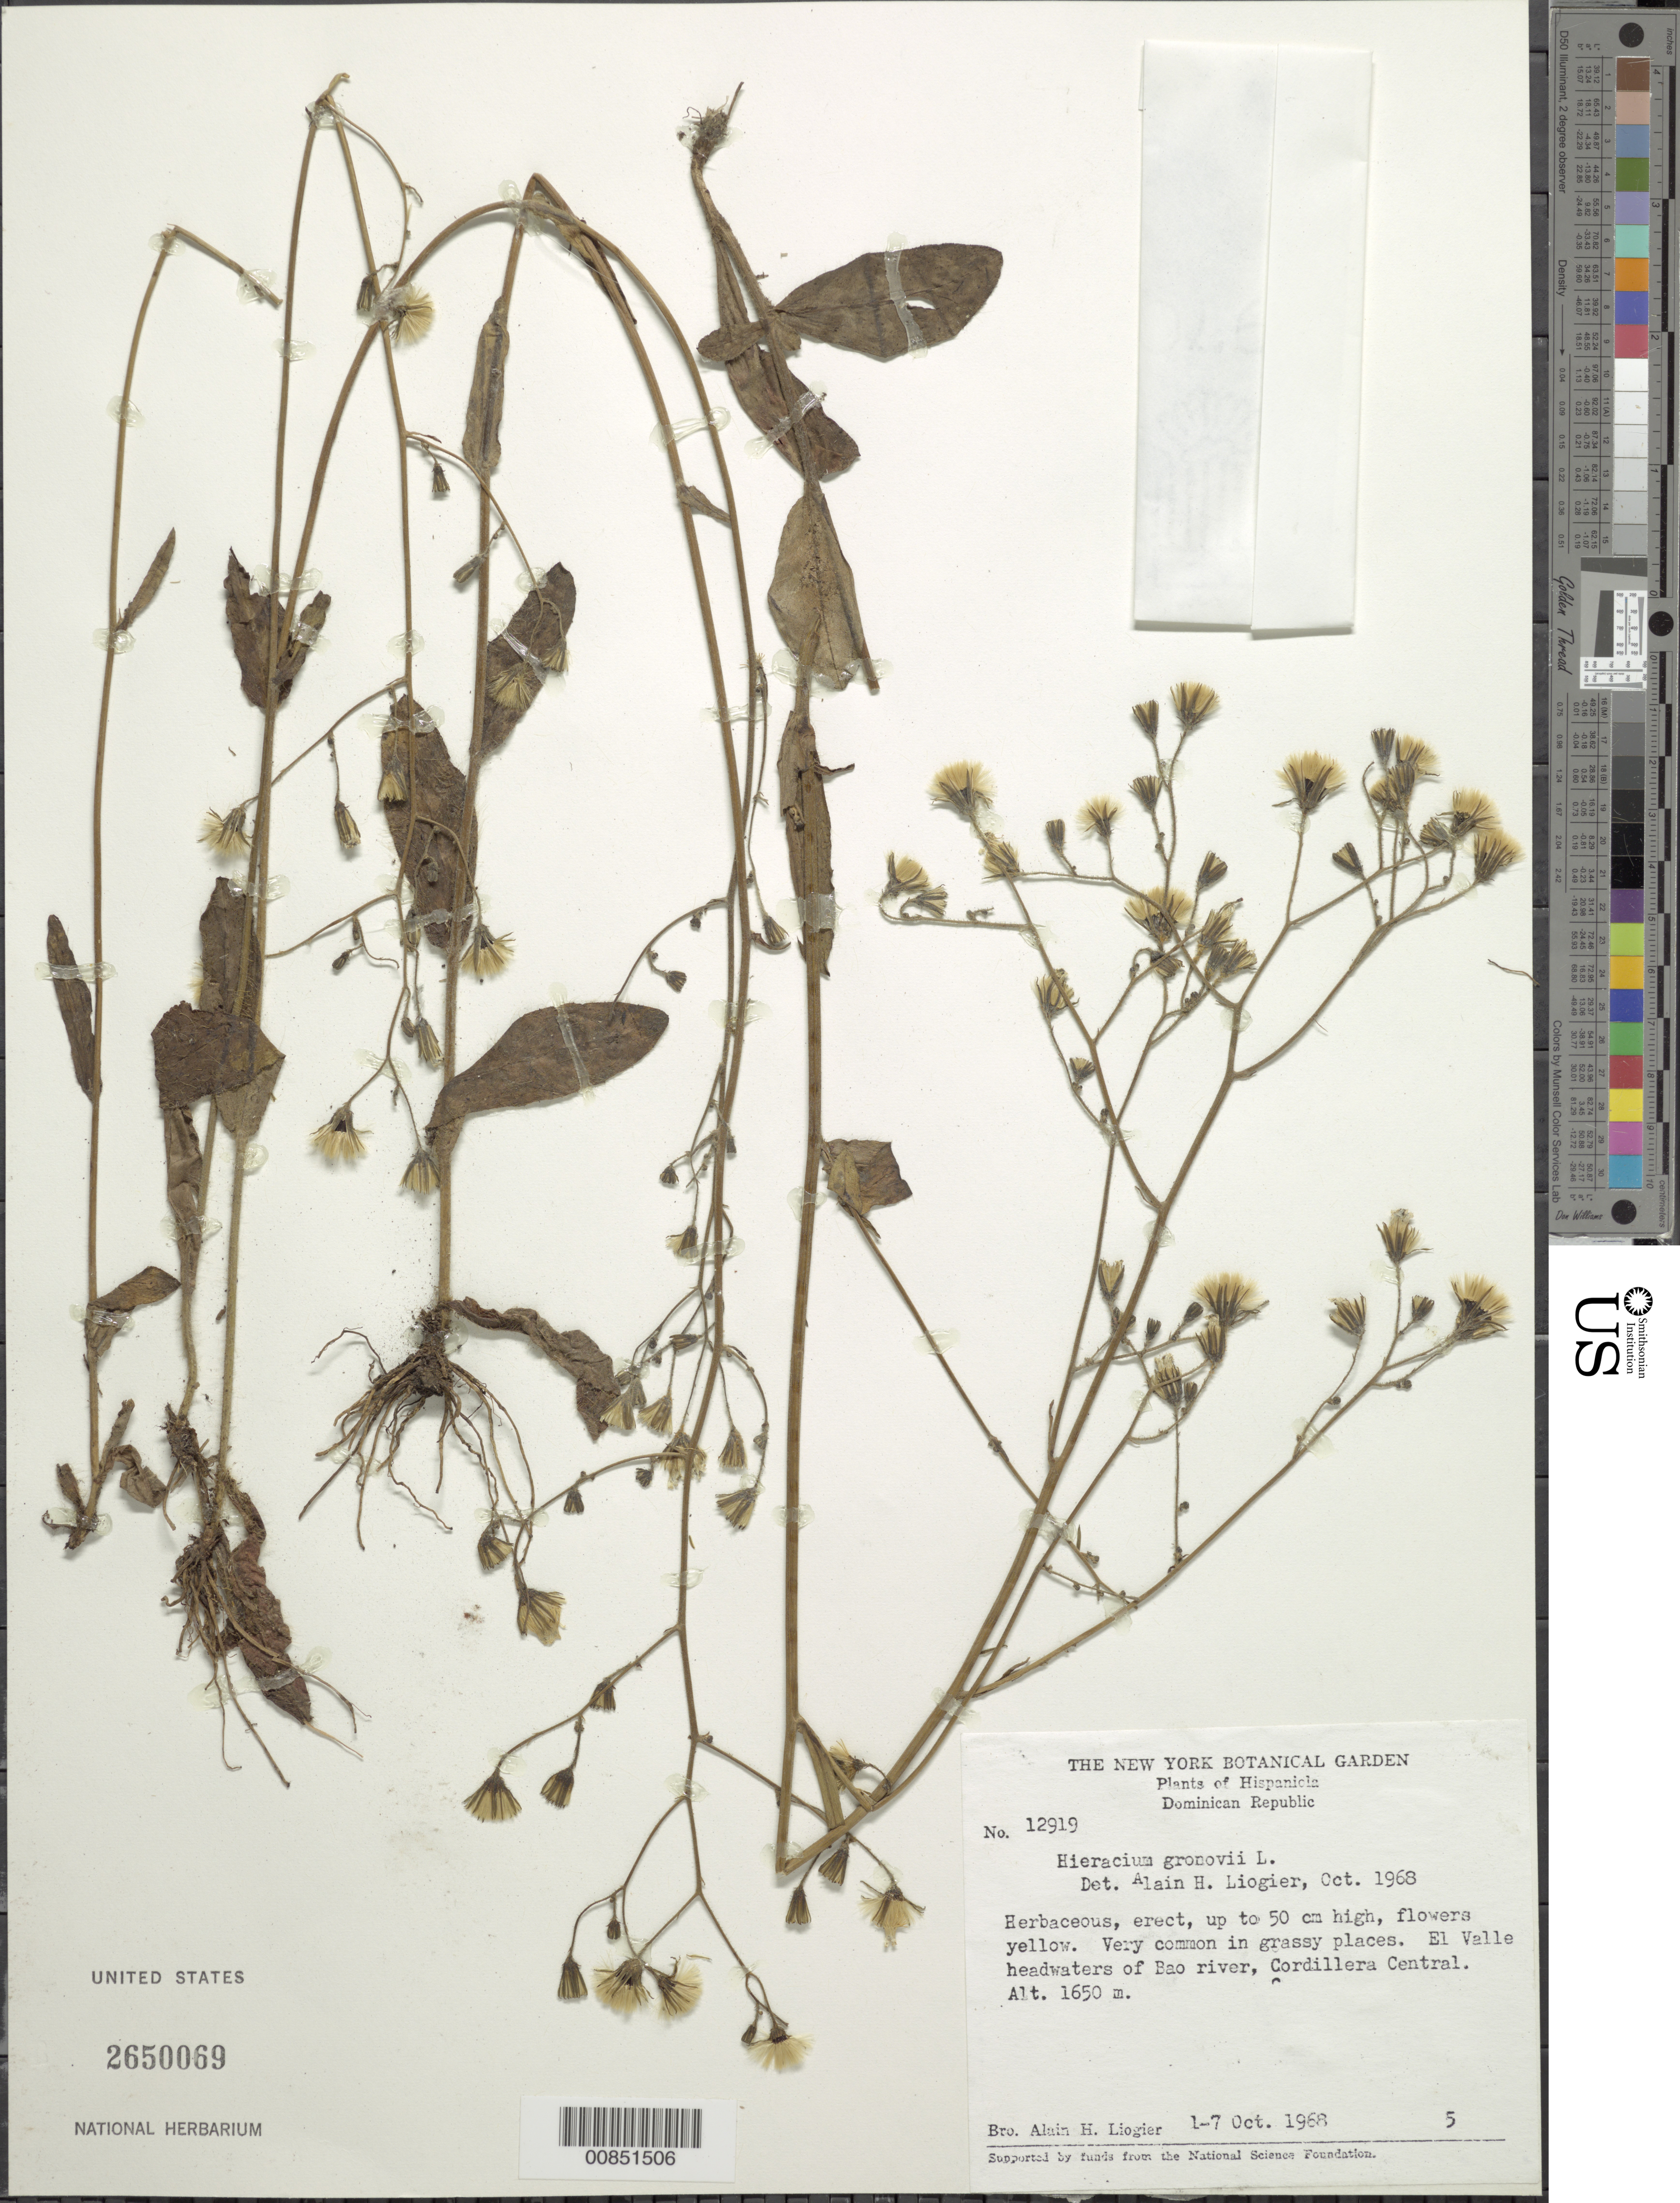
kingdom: Plantae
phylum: Tracheophyta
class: Magnoliopsida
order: Asterales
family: Asteraceae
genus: Hieracium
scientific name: Hieracium gronovii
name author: L.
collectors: A. H. Liogier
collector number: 12919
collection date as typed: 01 Oct 1968 to 07 Oct 1968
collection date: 1968-10-01/1968-10-07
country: Dominican Republic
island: Hispaniola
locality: El Valle, headwaters of Bao river, Cordillera Central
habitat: Grassy places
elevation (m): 1650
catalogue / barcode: US 2650069